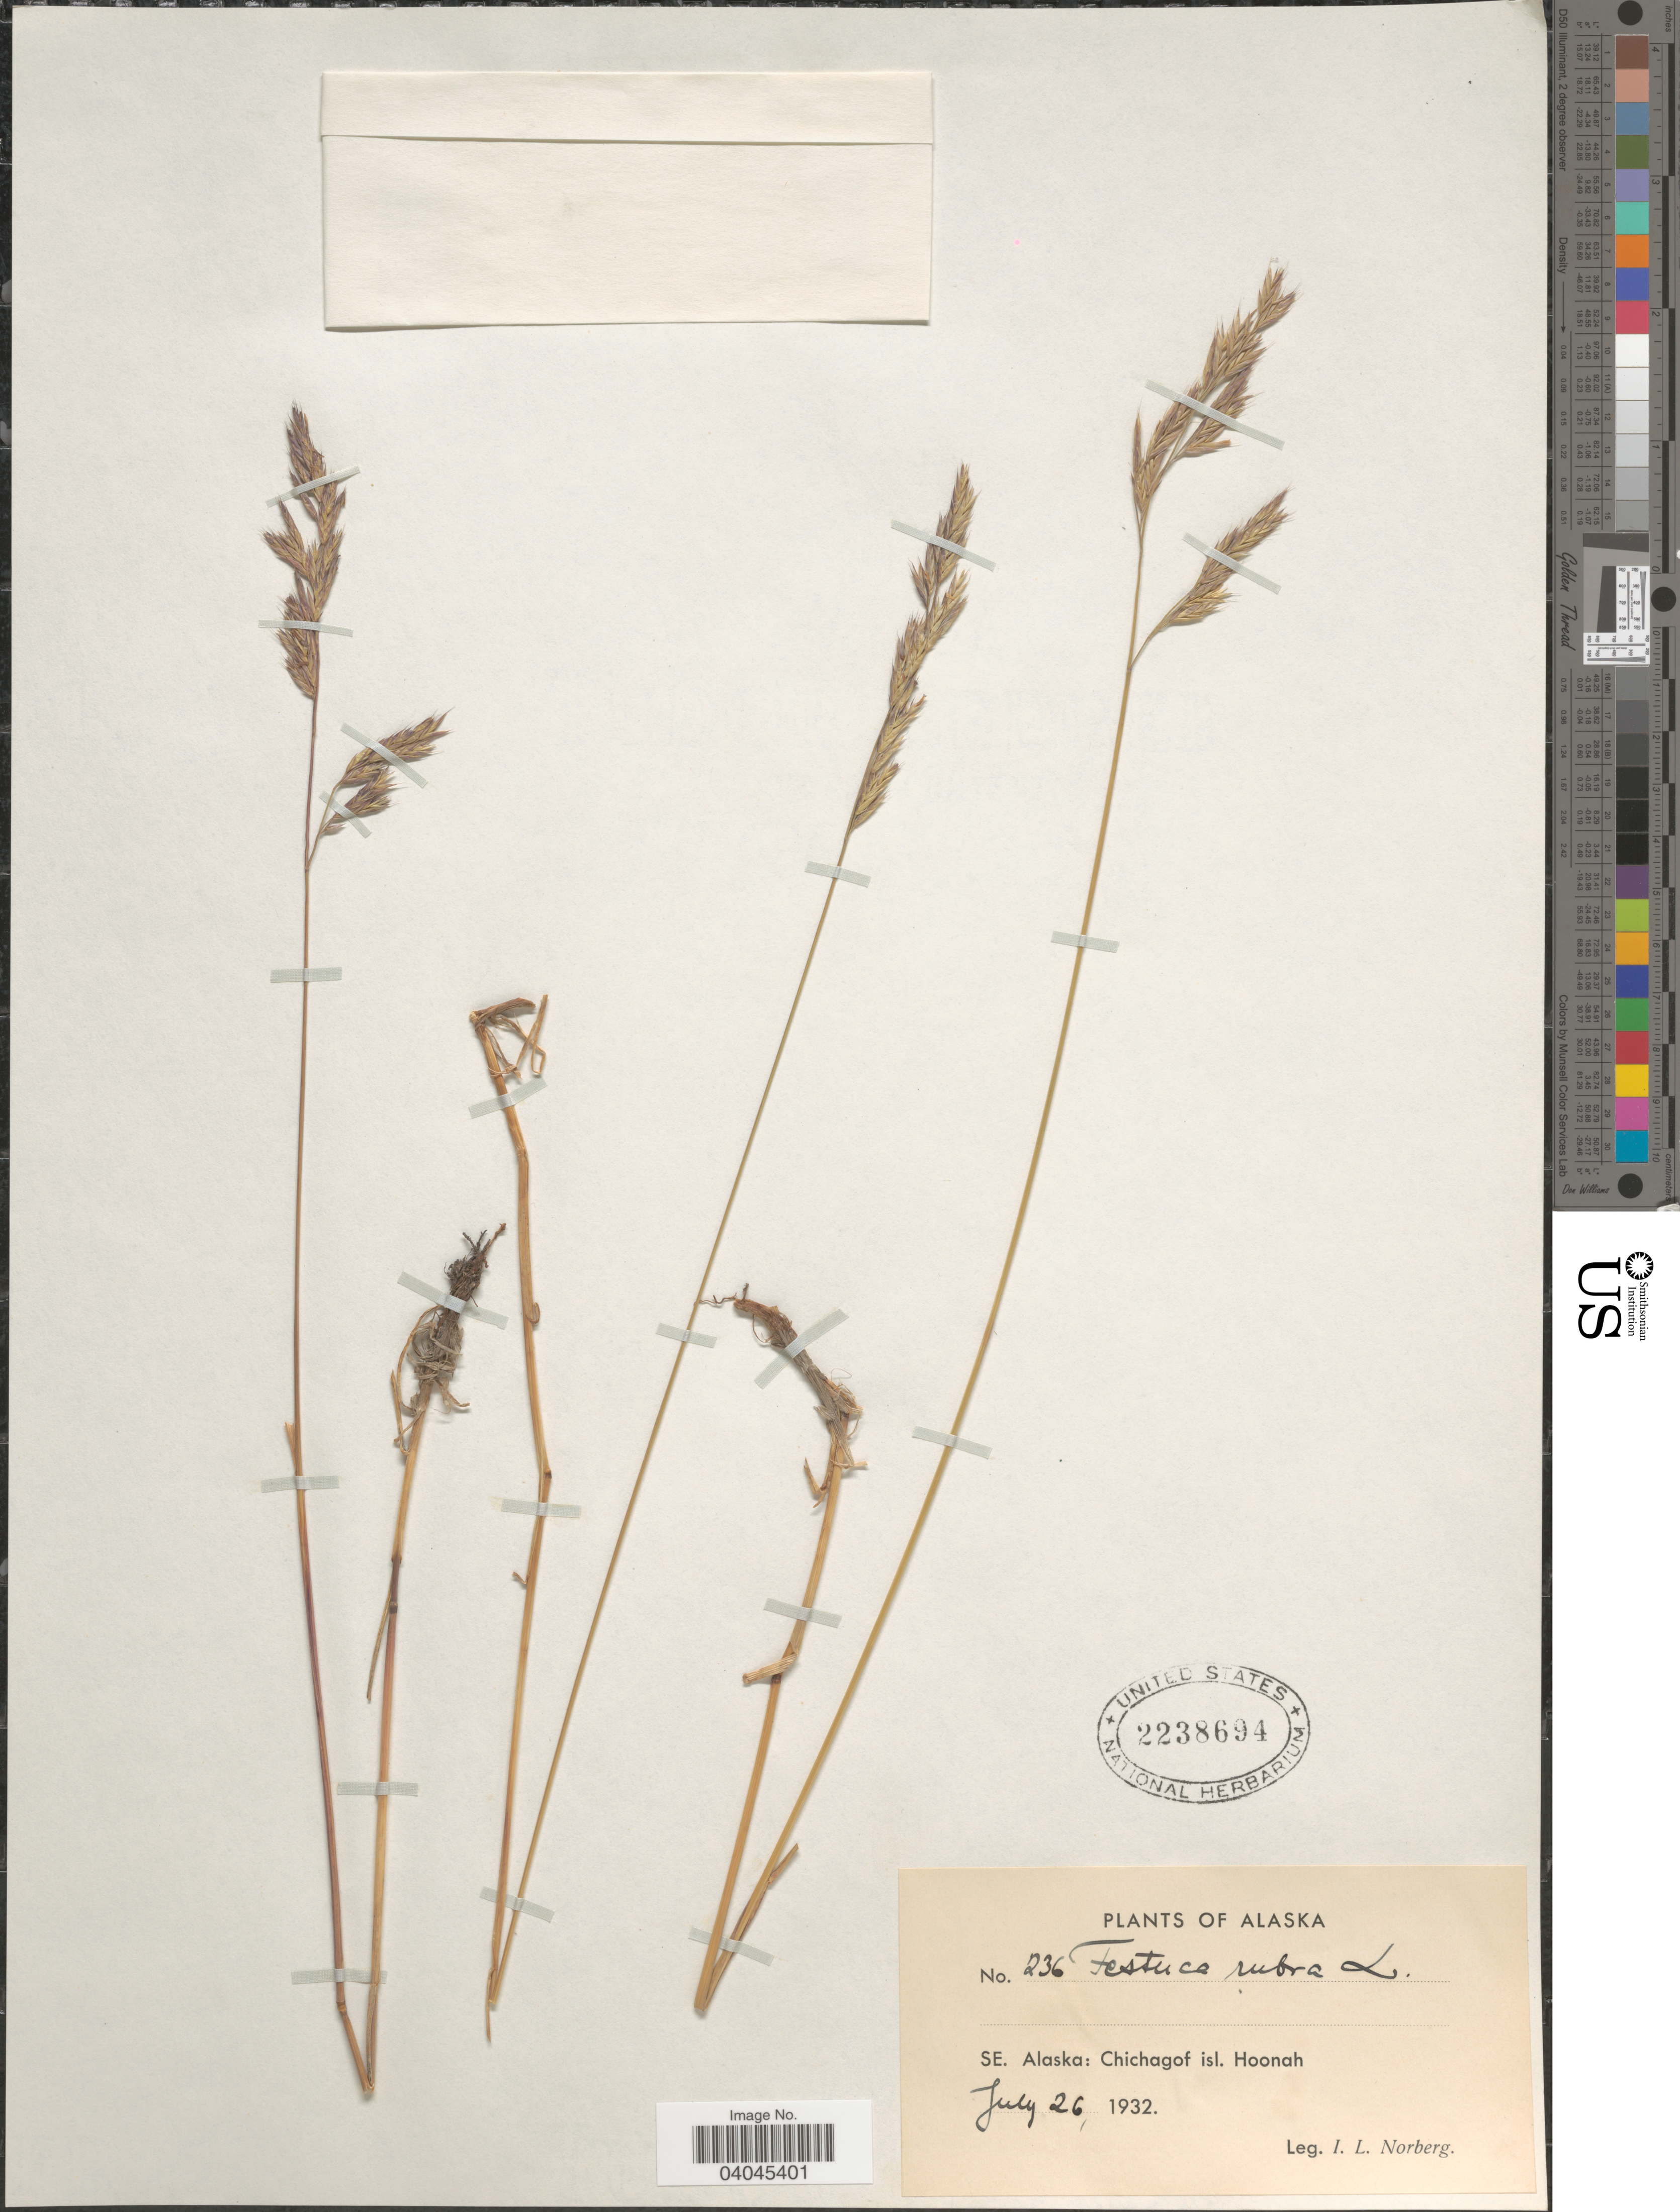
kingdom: Plantae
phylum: Tracheophyta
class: Liliopsida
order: Poales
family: Poaceae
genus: Festuca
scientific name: Festuca rubra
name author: L.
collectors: I. Norberg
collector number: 236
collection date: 1932-07-26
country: United States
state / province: Alaska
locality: SE. Alaska: Chichagof isl. Hoonah.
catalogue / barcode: US 2238694